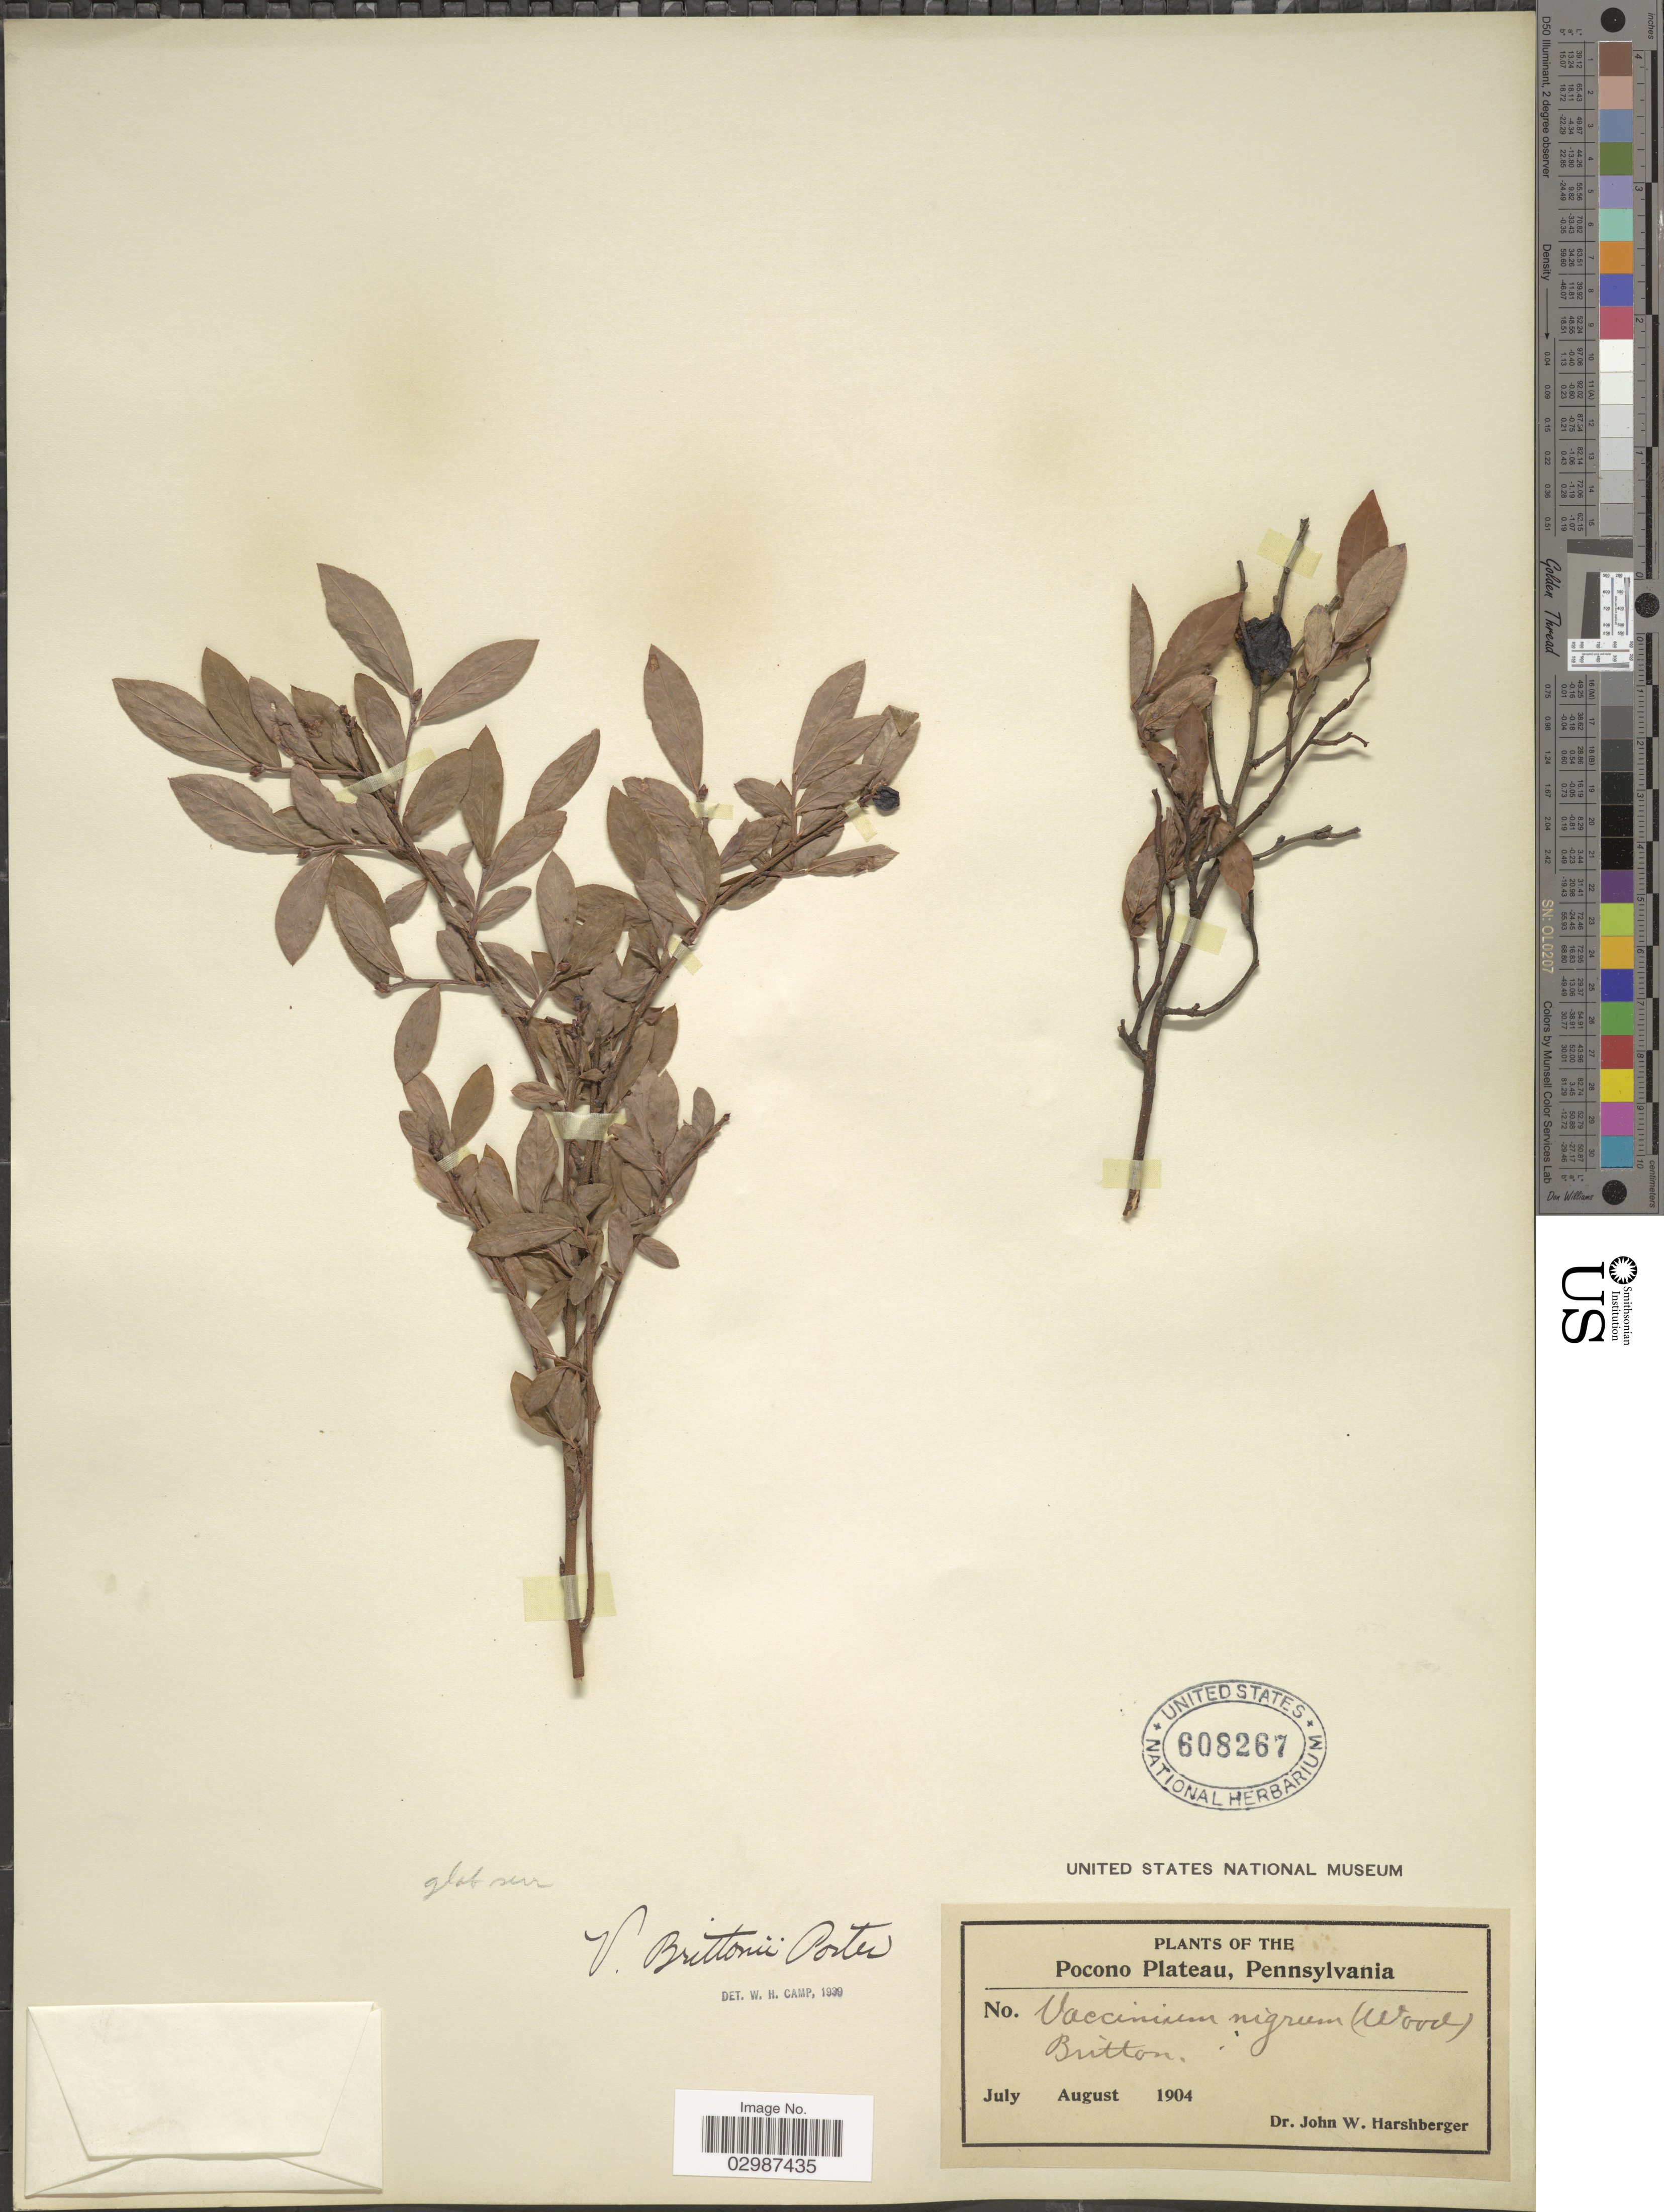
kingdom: Plantae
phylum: Tracheophyta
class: Magnoliopsida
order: Ericales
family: Ericaceae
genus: Vaccinium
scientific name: Vaccinium brittonii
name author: Porter ex E.P. Bicknell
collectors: J. W. Harshberger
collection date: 1904-07/1904-08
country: United States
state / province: Pennsylvania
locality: Pocono Plateau.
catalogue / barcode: US 608267